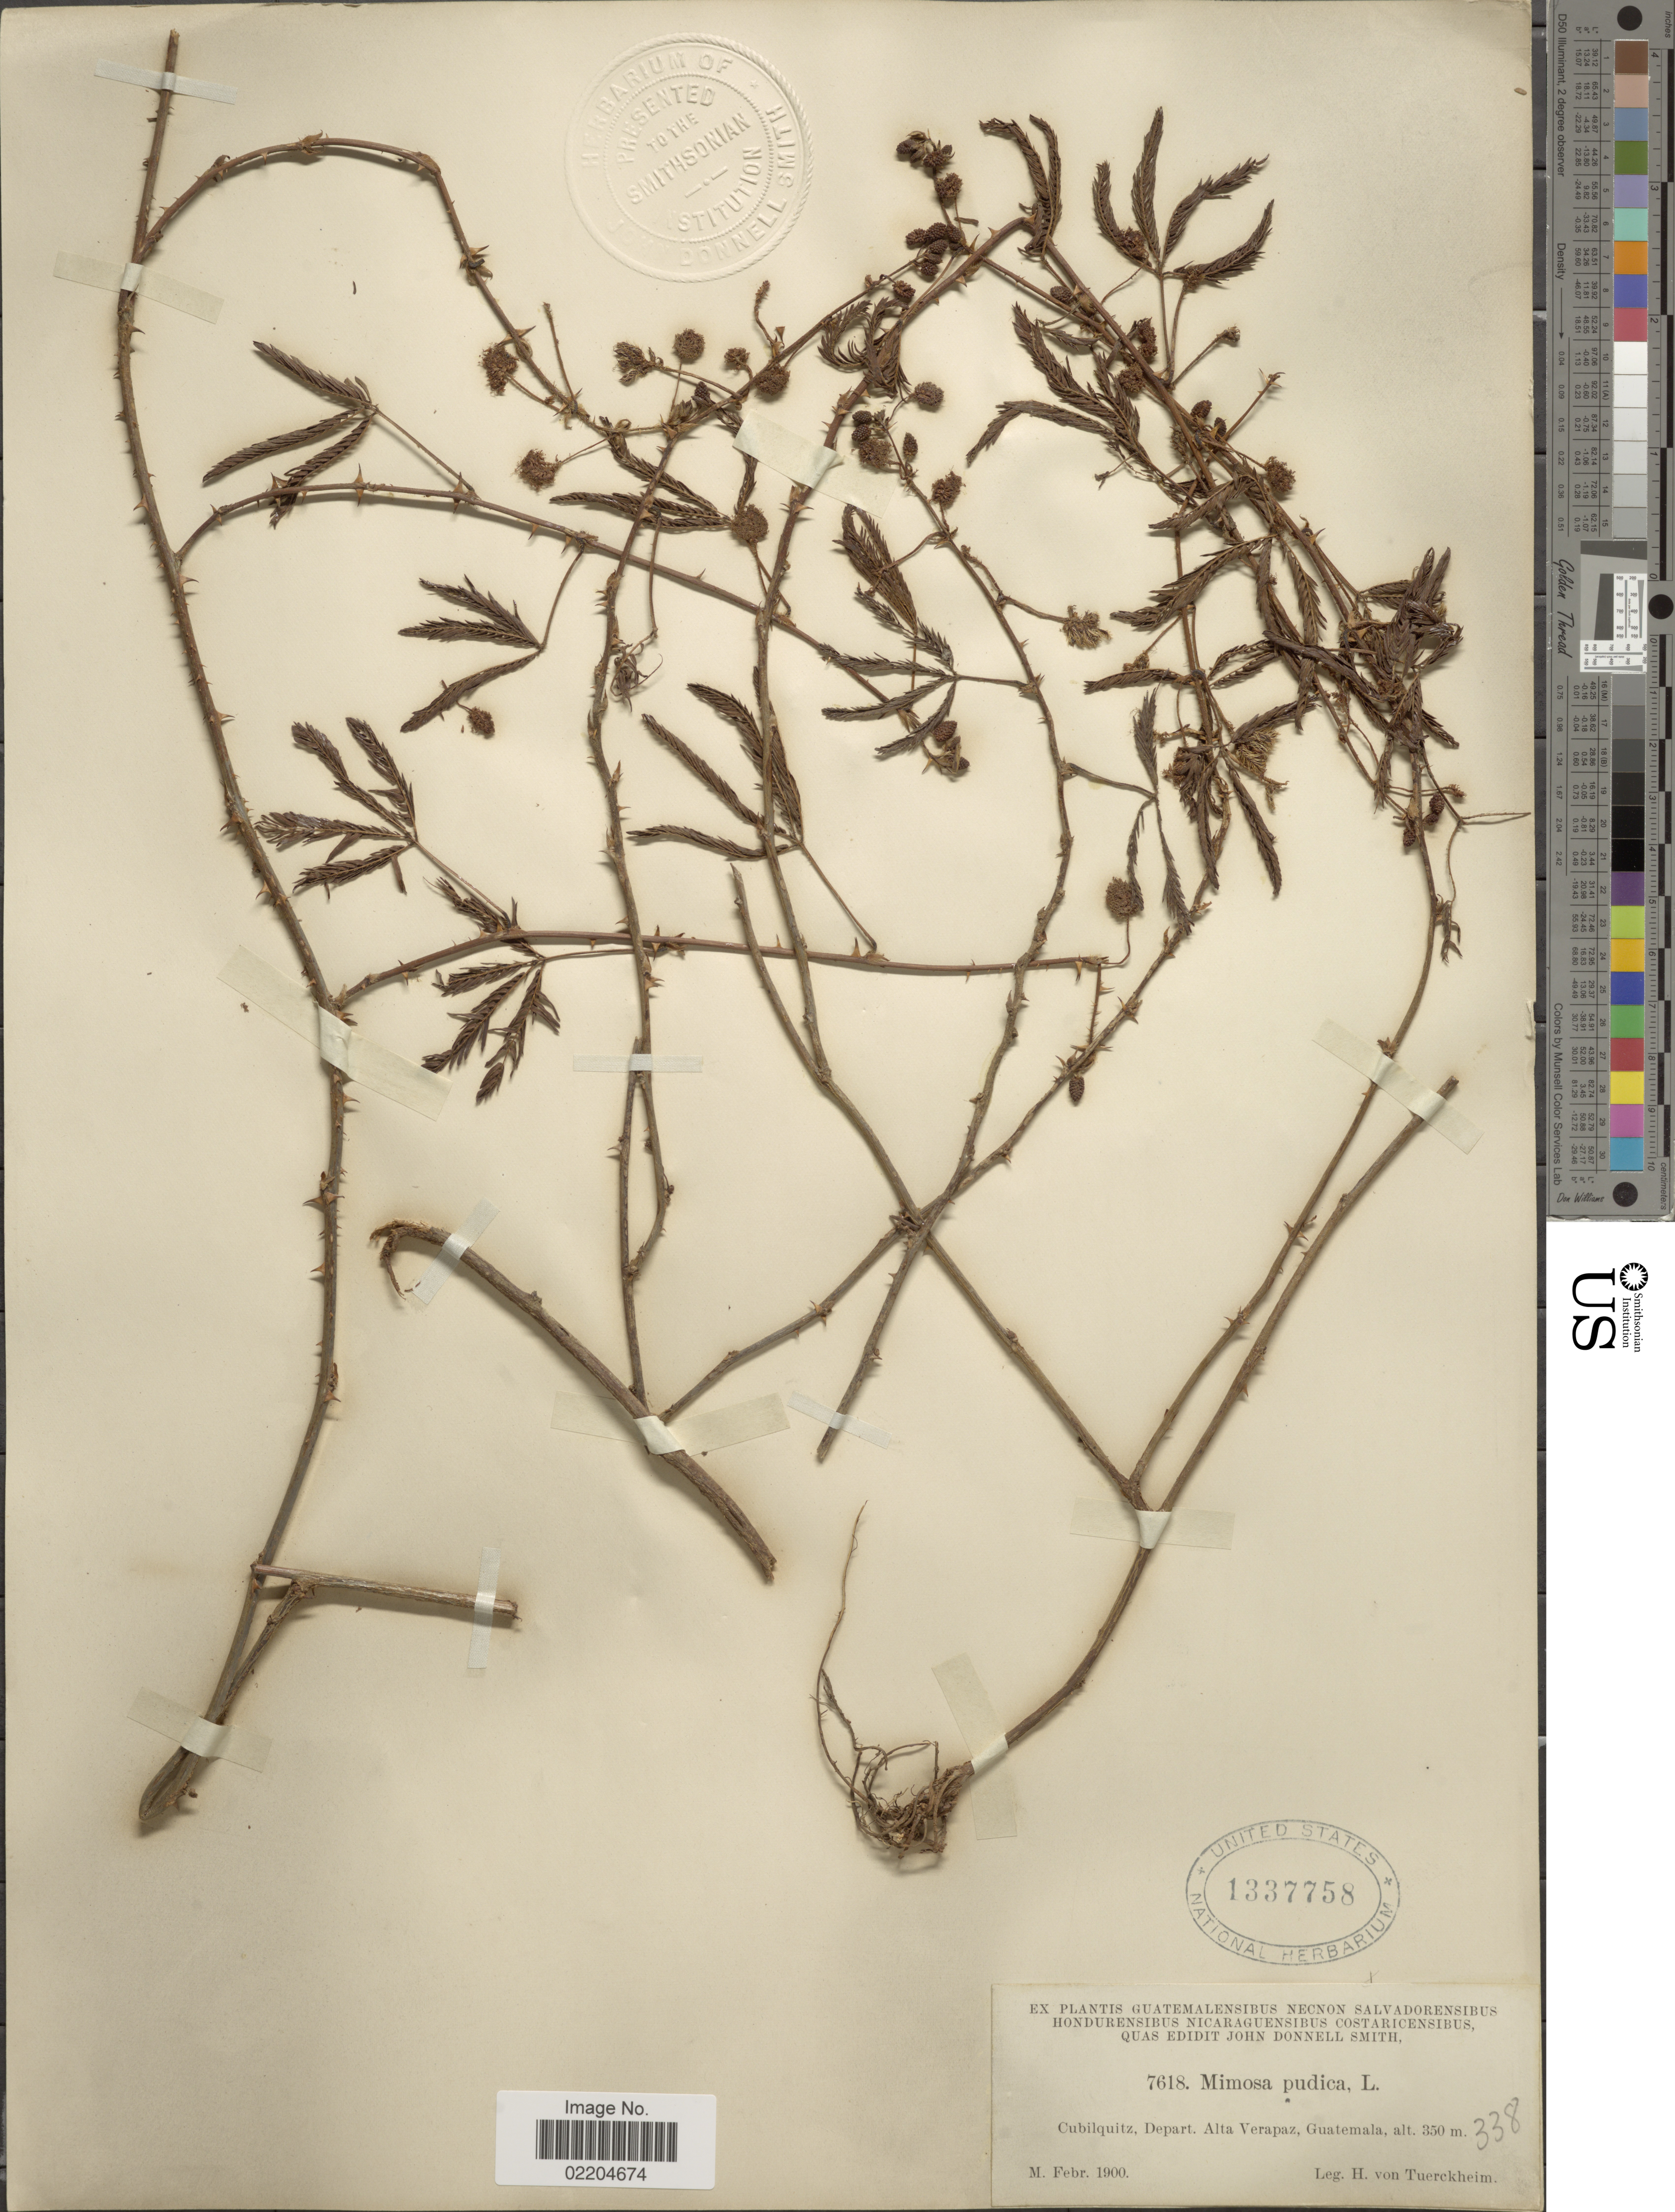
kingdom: Plantae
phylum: Tracheophyta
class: Magnoliopsida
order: Fabales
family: Fabaceae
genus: Mimosa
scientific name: Mimosa pudica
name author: L.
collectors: H. von Türckheim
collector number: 7618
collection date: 1900-02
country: Guatemala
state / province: Alta Verapaz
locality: Cubilquitz, Depart. Alta Verapaz, Guatemala.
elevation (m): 350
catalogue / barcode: US 1337758